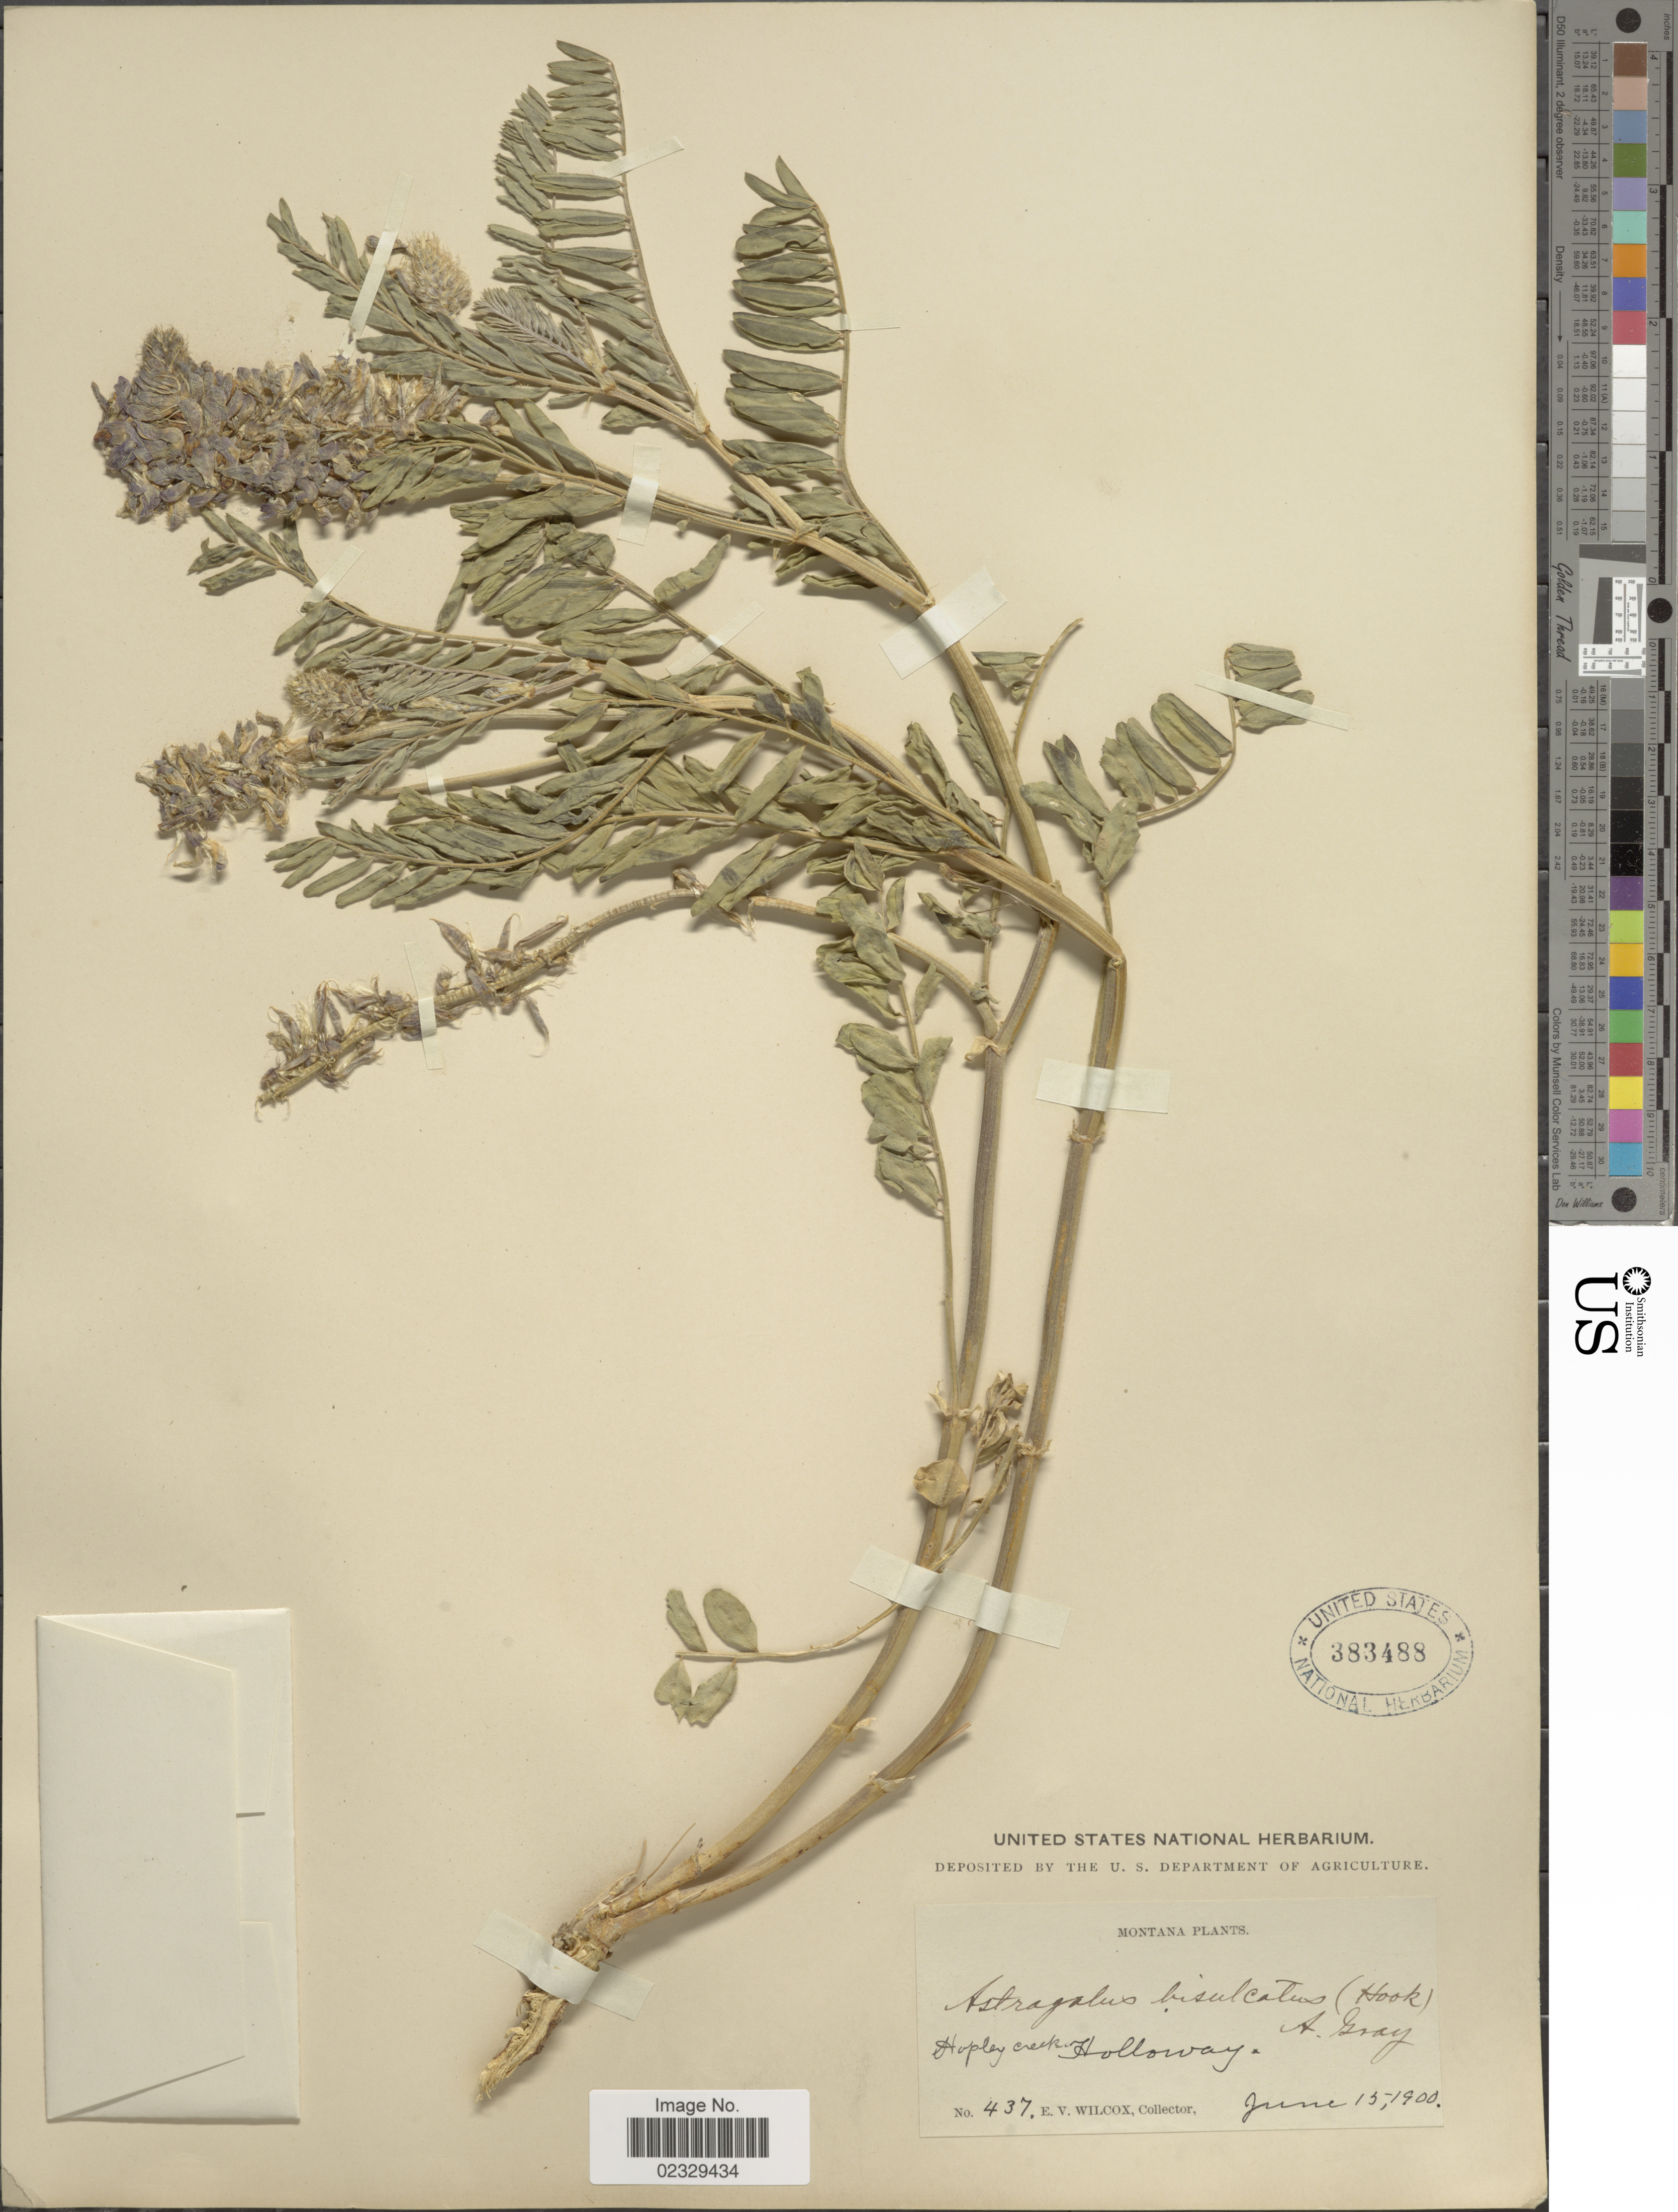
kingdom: Plantae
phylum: Tracheophyta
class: Magnoliopsida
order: Fabales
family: Fabaceae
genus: Astragalus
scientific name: Astragalus bisulcatus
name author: (Hook.) A. Gray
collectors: E. V. Wilcox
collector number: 437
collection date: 1900-06-15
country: United States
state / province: Montana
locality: Hopley Creek, Holloway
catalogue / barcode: US 383488